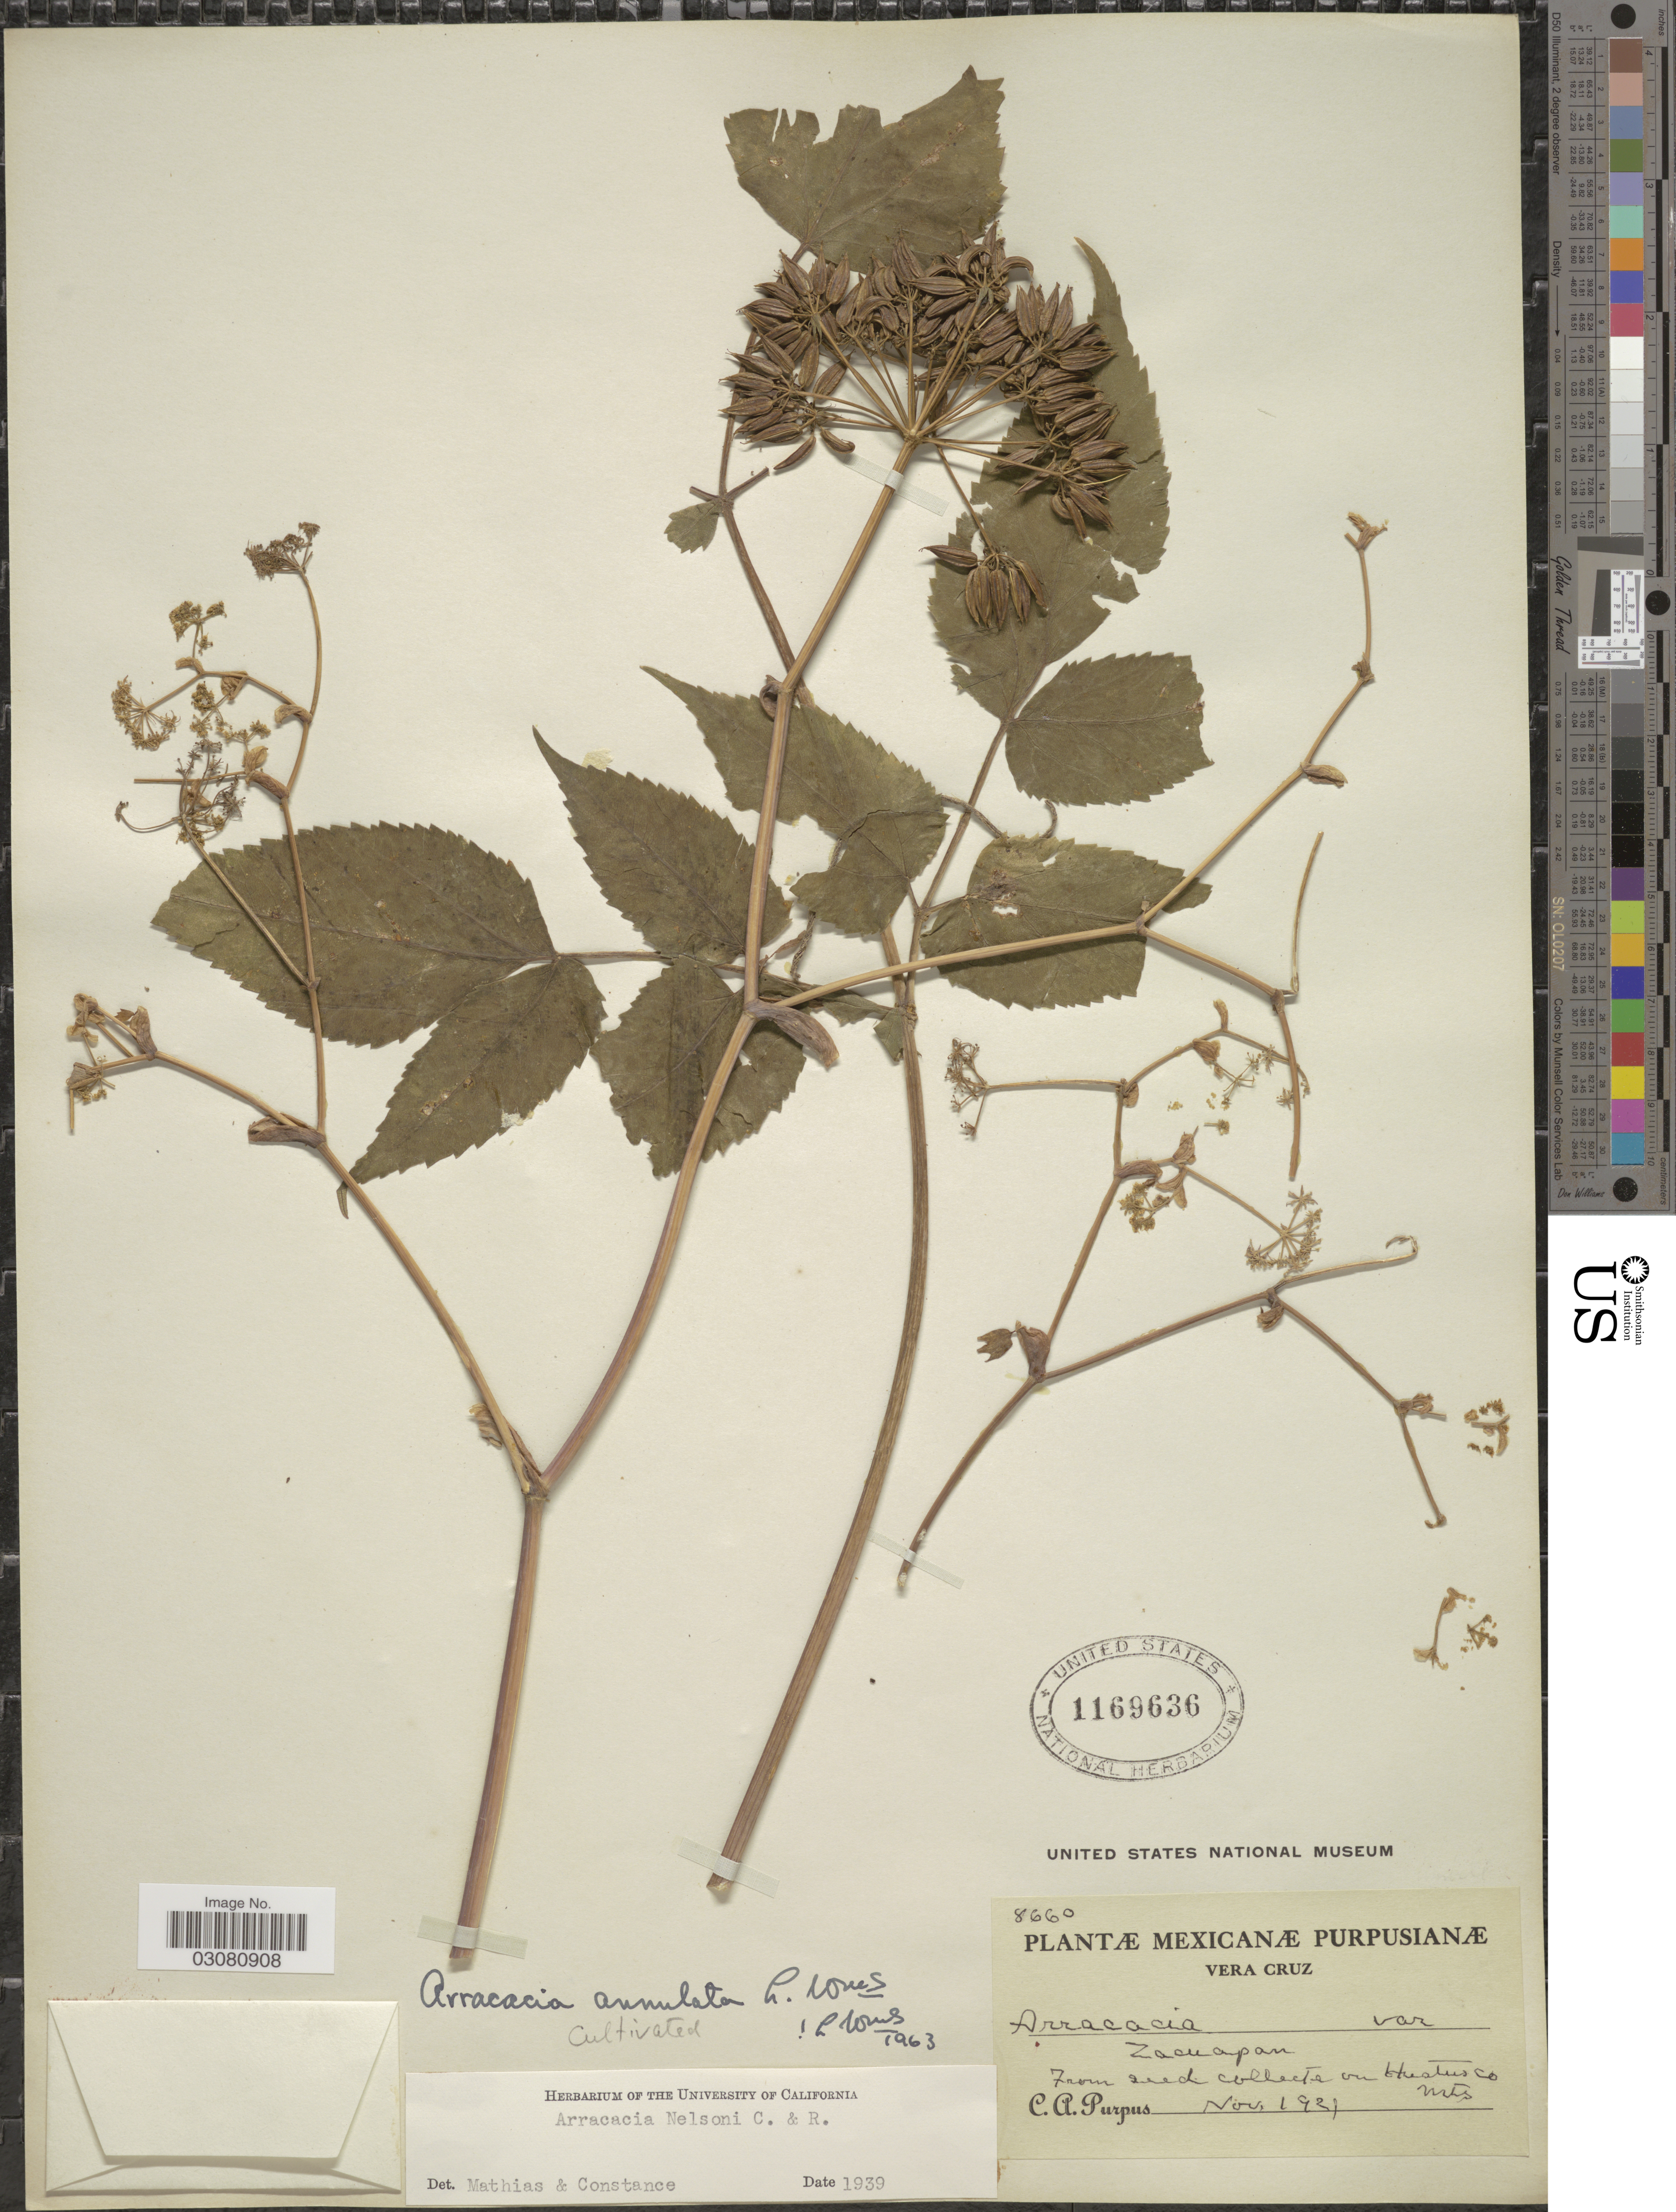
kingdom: Plantae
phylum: Tracheophyta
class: Magnoliopsida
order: Apiales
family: Apiaceae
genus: Arracacia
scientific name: Arracacia annulata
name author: L.O. Williams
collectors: C. A. Purpus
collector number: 8660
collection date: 1921-11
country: Mexico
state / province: Veracruz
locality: Vera Cruz. Zacuapan. On Huatusco Mts.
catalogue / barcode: US 1169636